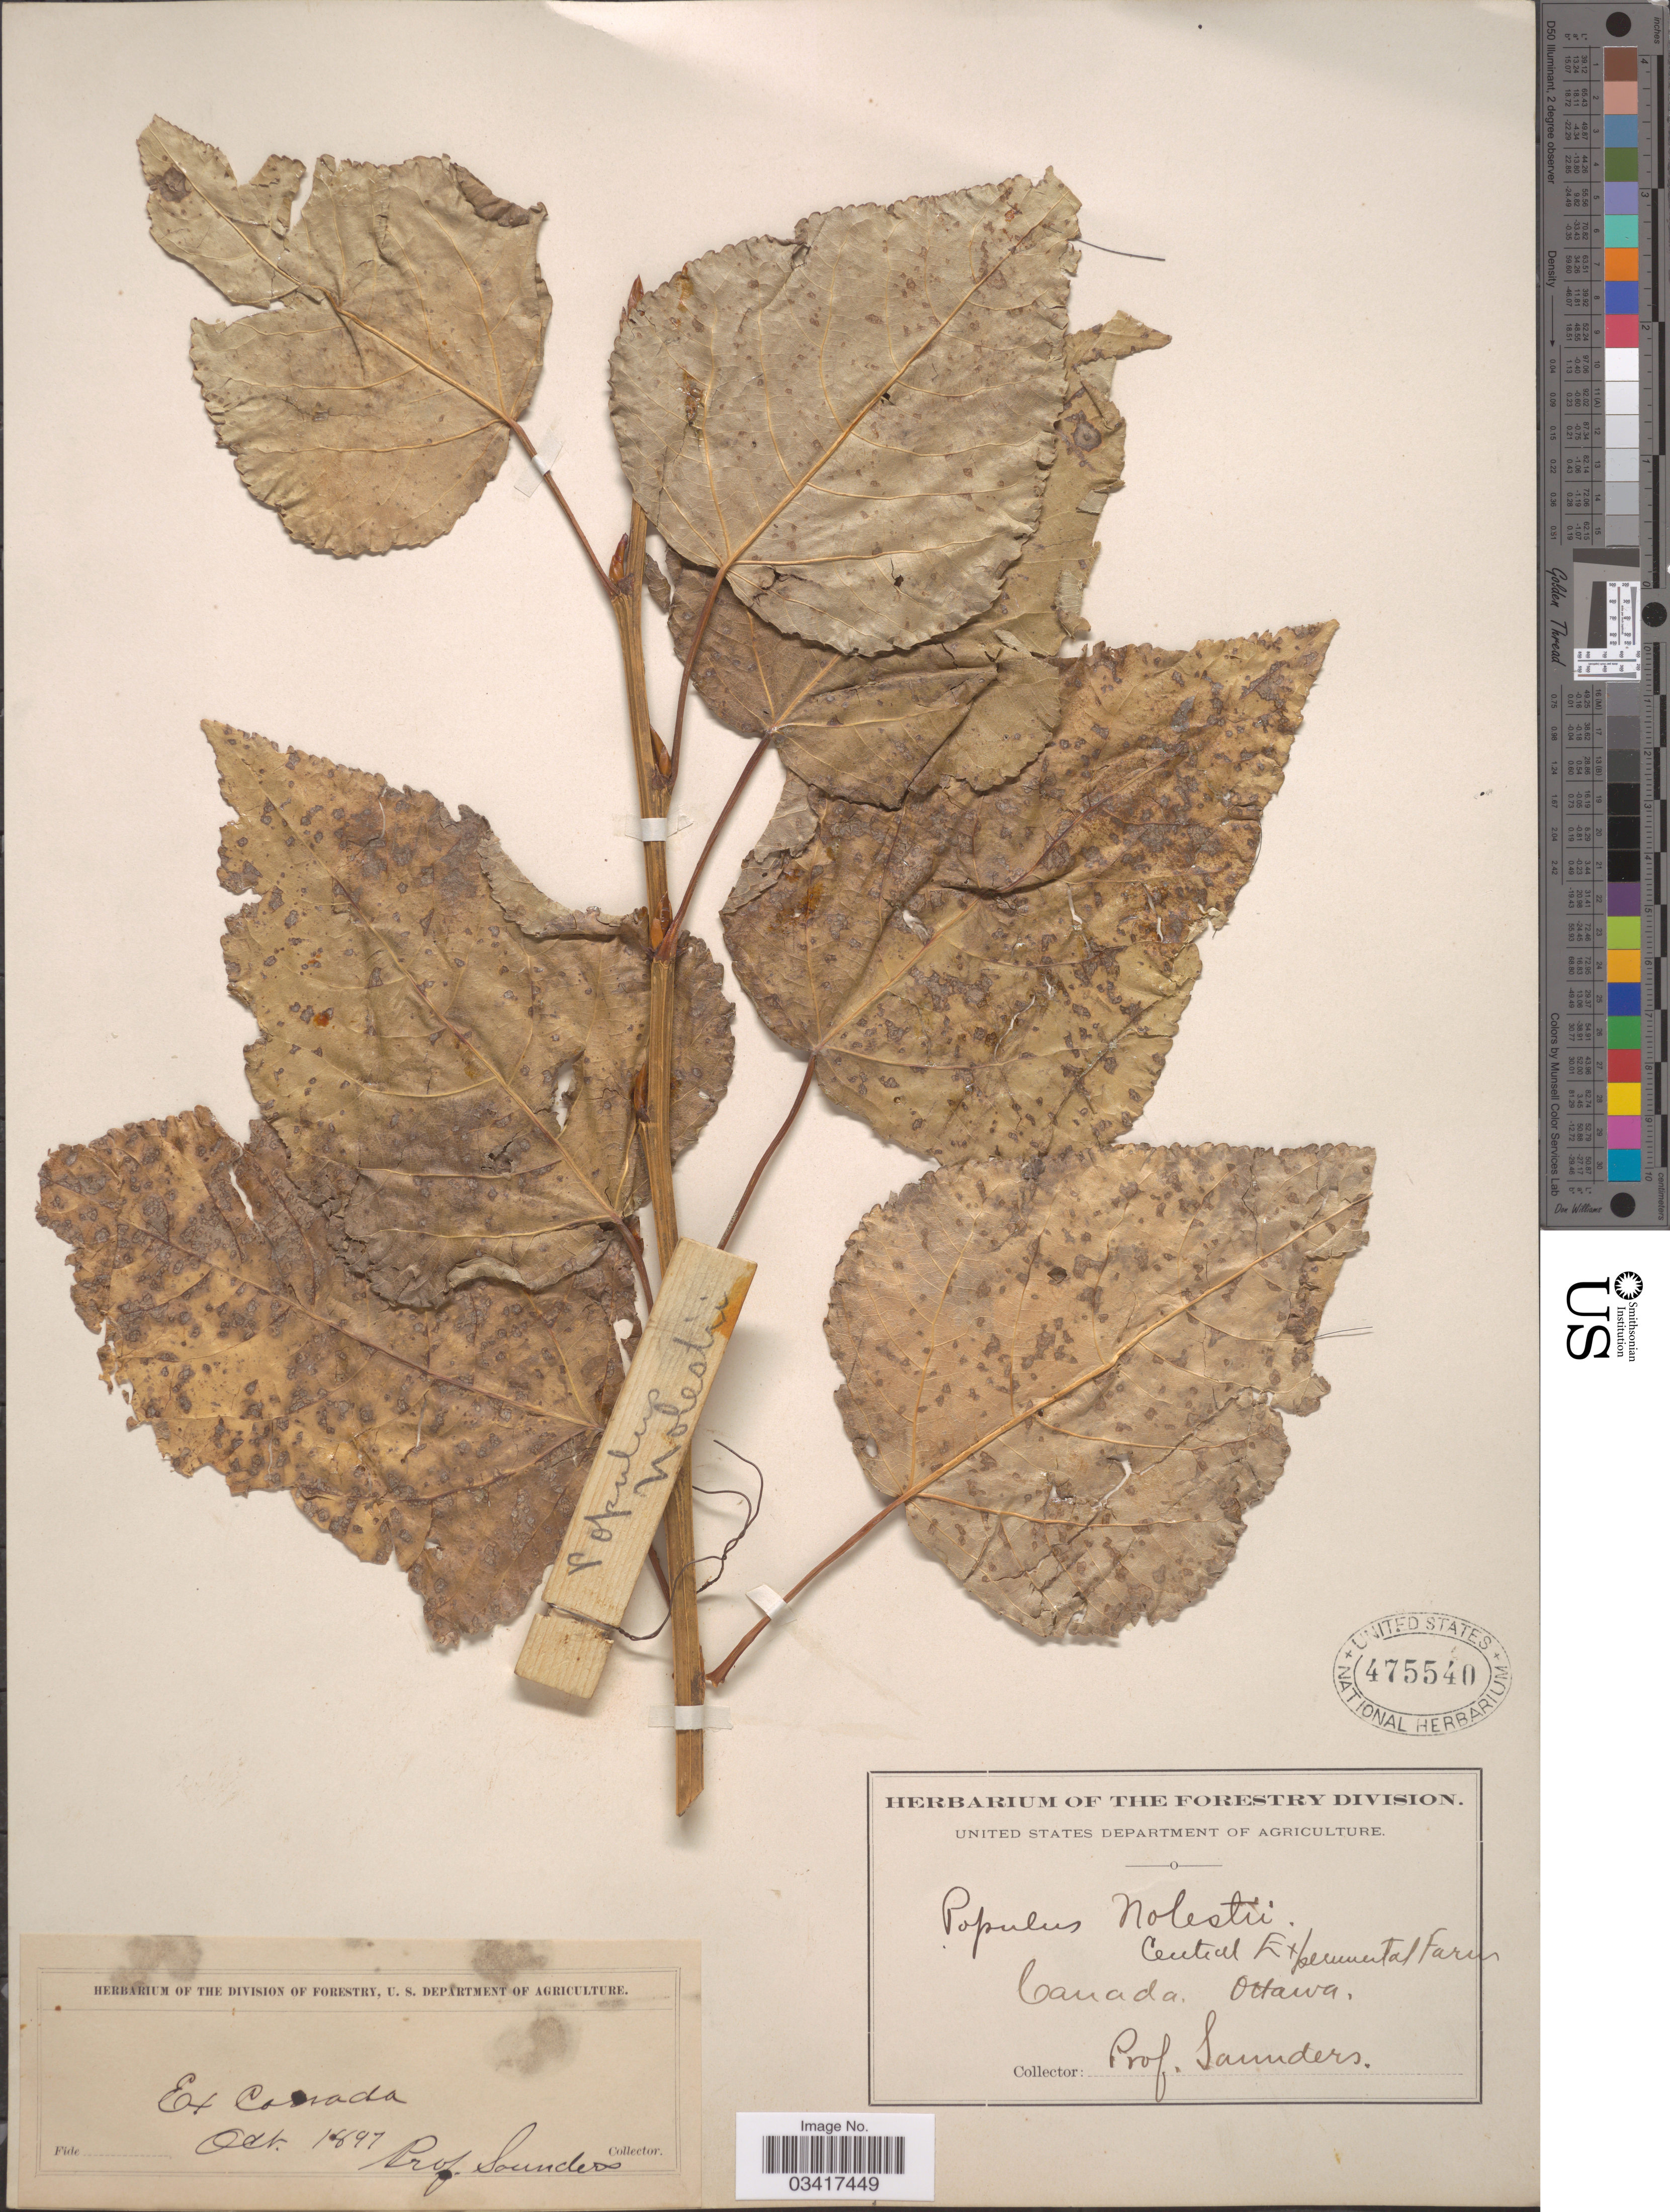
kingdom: Plantae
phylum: Tracheophyta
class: Magnoliopsida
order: Malpighiales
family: Salicaceae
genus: Populus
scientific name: Populus nolestii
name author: Dippel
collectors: Prof. Saunders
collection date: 1897-10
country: Canada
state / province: Ontario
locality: Central Experimental Farm. Ottawa.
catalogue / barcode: US 475540